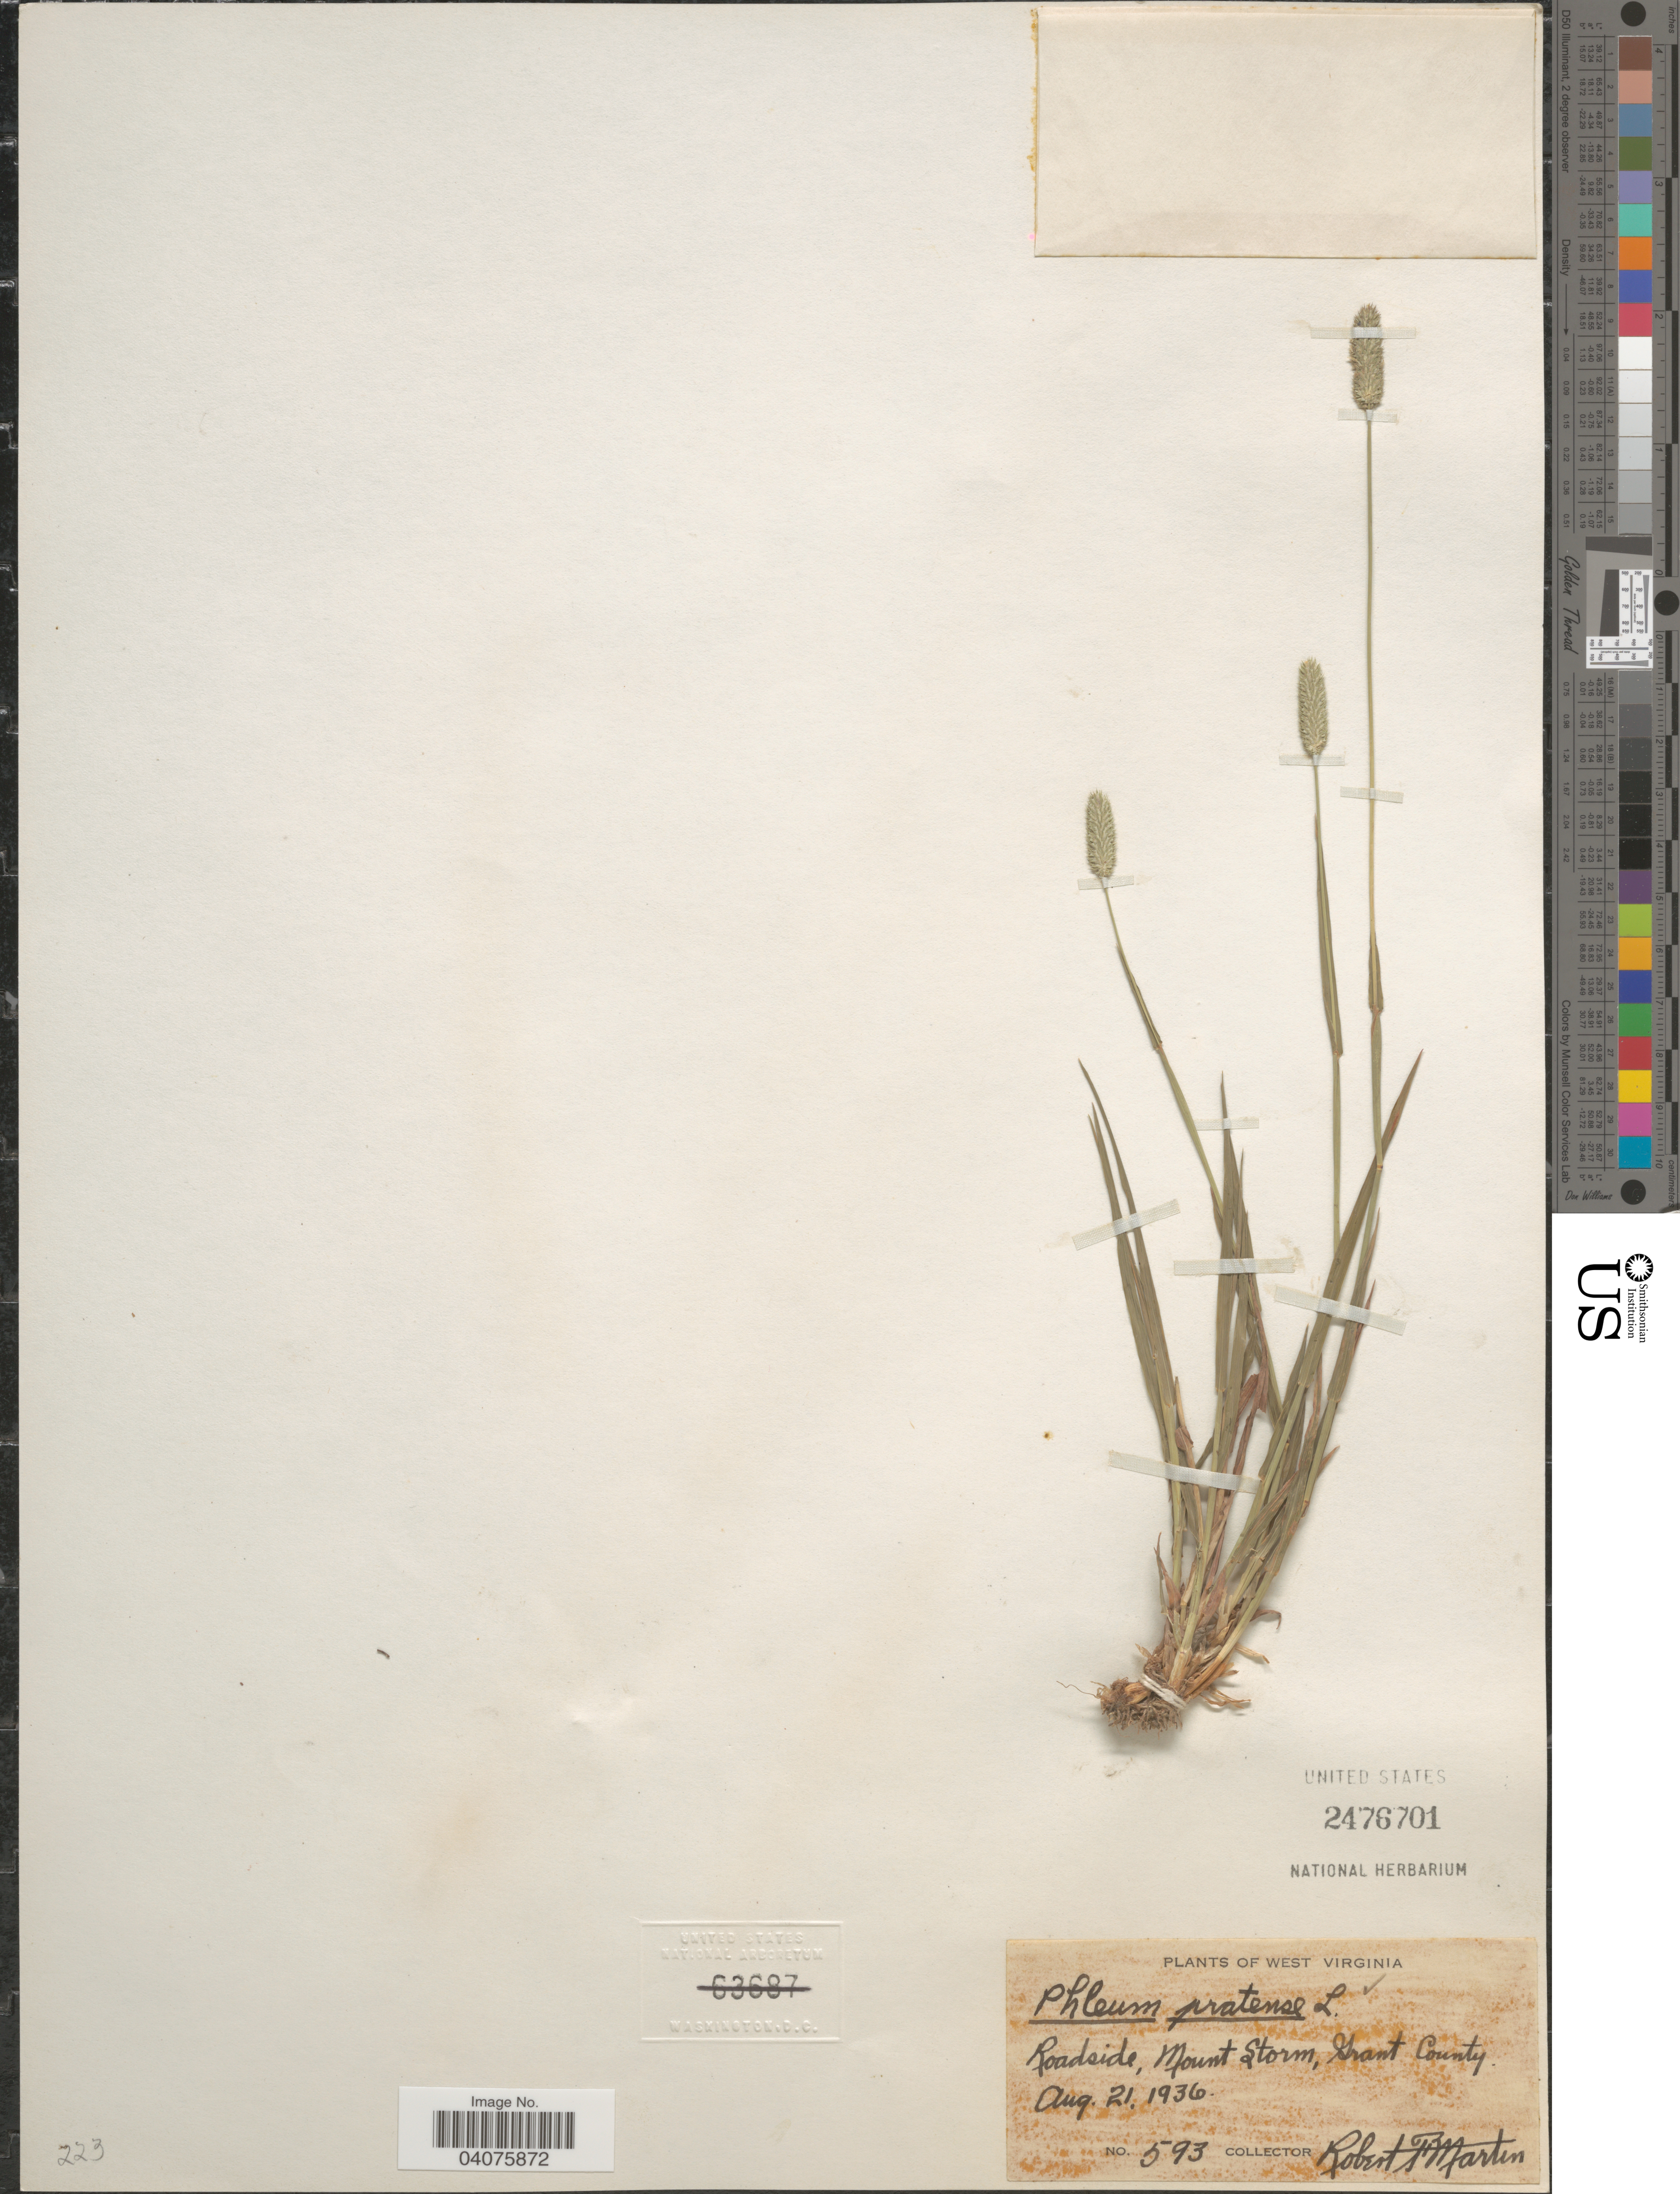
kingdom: Plantae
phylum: Tracheophyta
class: Liliopsida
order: Poales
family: Poaceae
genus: Phleum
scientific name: Phleum pratense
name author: L.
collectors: R. F. Martin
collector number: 593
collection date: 1936-08-21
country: United States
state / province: West Virginia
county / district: Grant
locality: Roadside, Mount Storm, Grant County.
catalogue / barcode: US 2476701